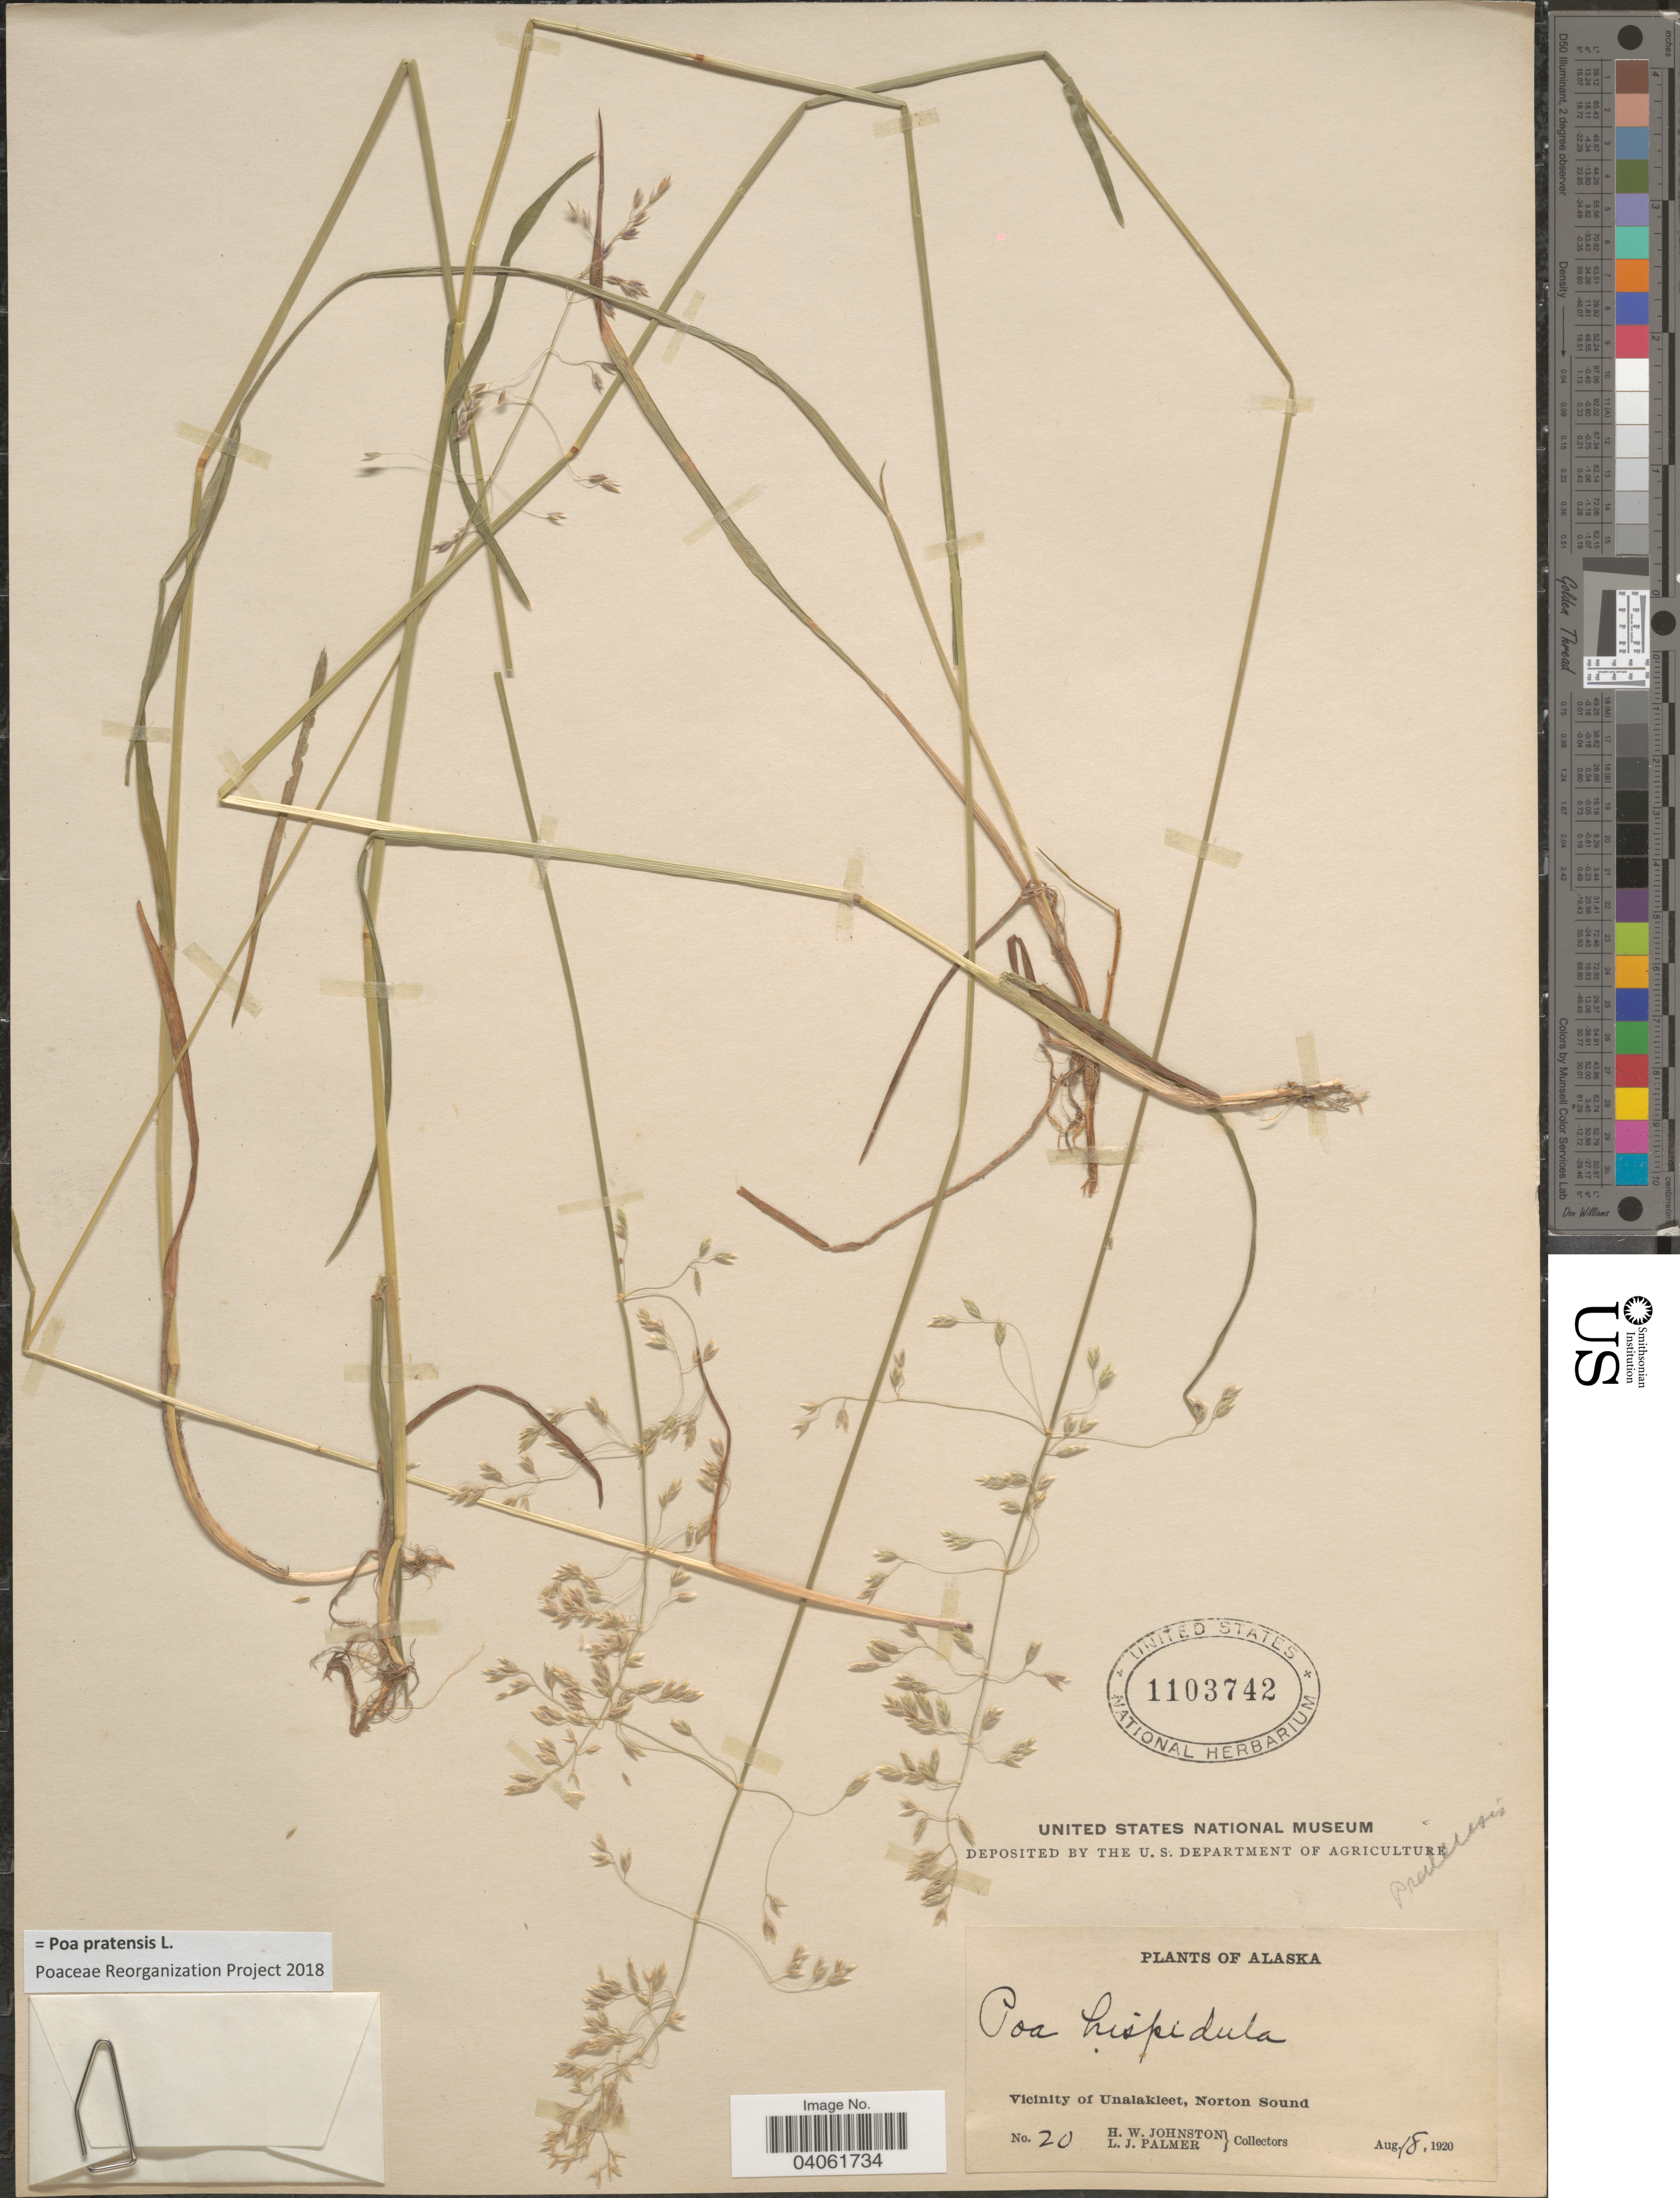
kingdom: Plantae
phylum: Tracheophyta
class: Liliopsida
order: Poales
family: Poaceae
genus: Poa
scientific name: Poa pratensis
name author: L.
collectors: H. W. Johnston & L. J. Palmer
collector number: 20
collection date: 1920-08-18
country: United States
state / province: Alaska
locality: Vicinity of Unalakleet, Norton Sound.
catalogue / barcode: US 1103742